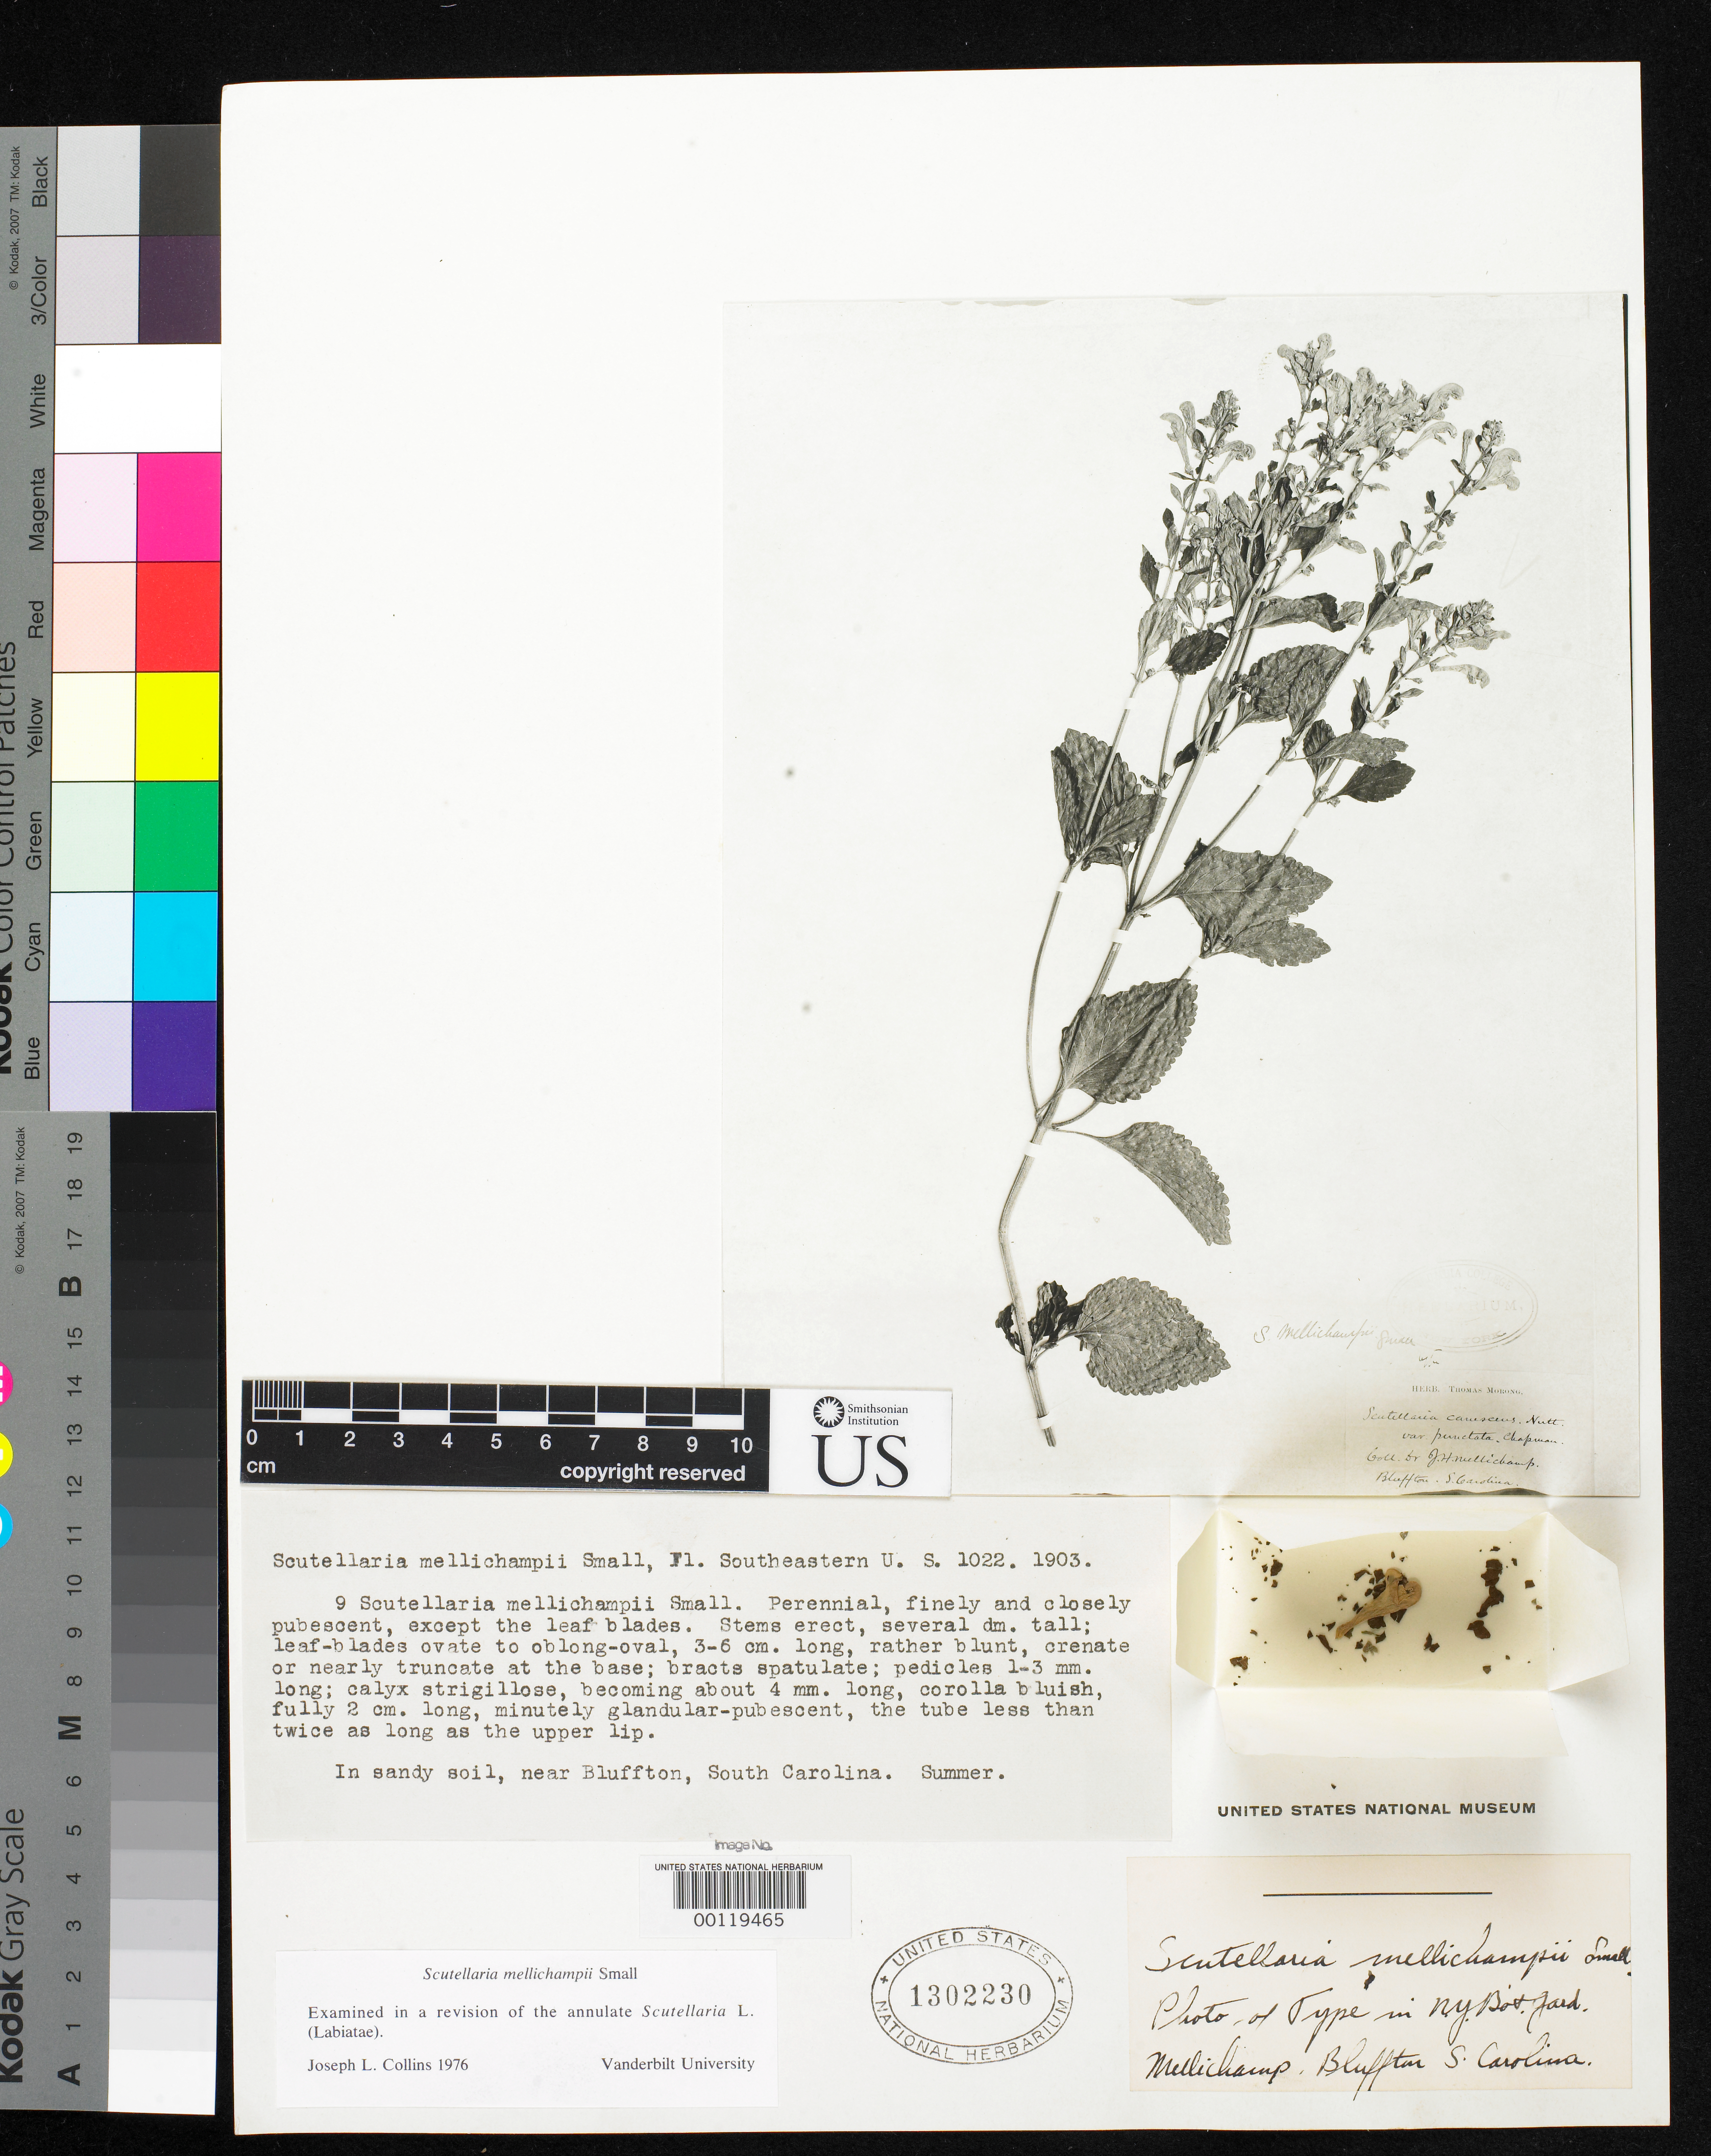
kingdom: Plantae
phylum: Tracheophyta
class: Magnoliopsida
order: Lamiales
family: Lamiaceae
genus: Scutellaria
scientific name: Scutellaria mellichampii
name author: Small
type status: Isotype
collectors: J. H. Mellichamp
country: United States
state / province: South Carolina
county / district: Beaufort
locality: Bluffton.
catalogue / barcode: US 1302230